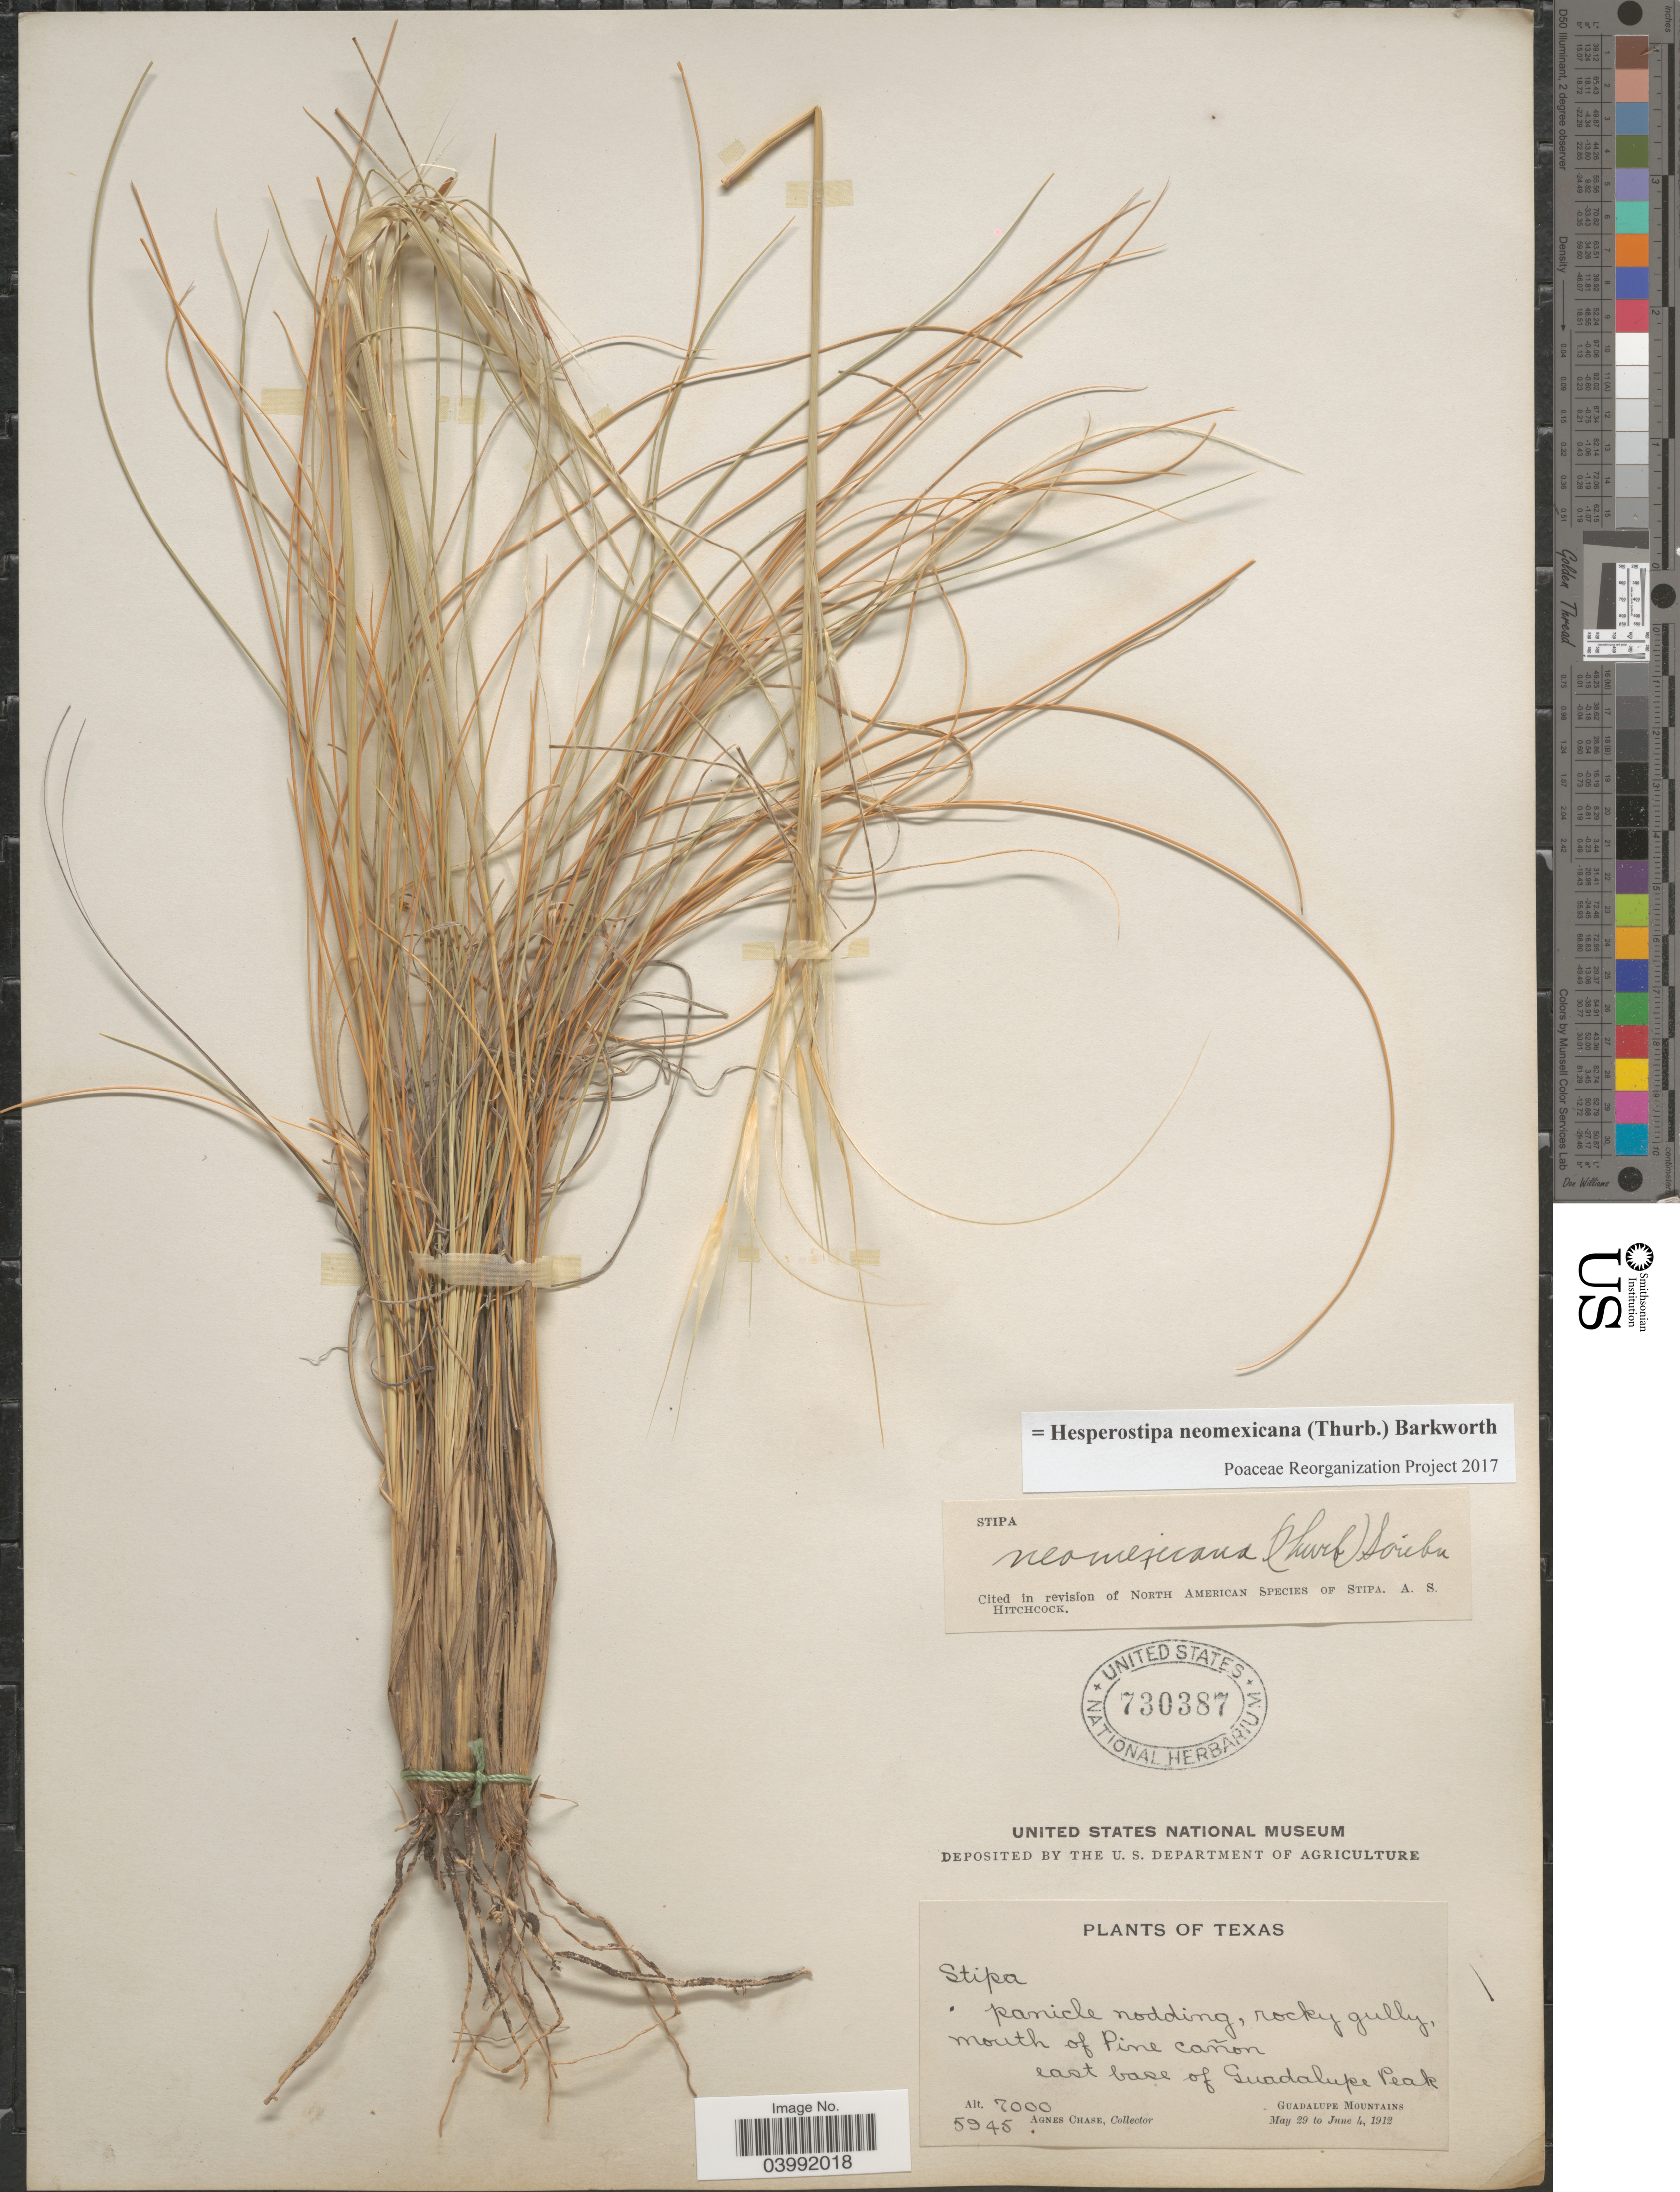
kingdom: Plantae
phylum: Tracheophyta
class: Liliopsida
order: Poales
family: Poaceae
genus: Hesperostipa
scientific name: Hesperostipa neomexicana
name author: (Thurb.) Barkworth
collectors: A. Chase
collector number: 5945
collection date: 1912-05-29/1912-06-04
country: United States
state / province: Texas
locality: Mouth of Pine cañon east base of Guadalupe Peak. Guadalupe Mountains.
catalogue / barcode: US 730387